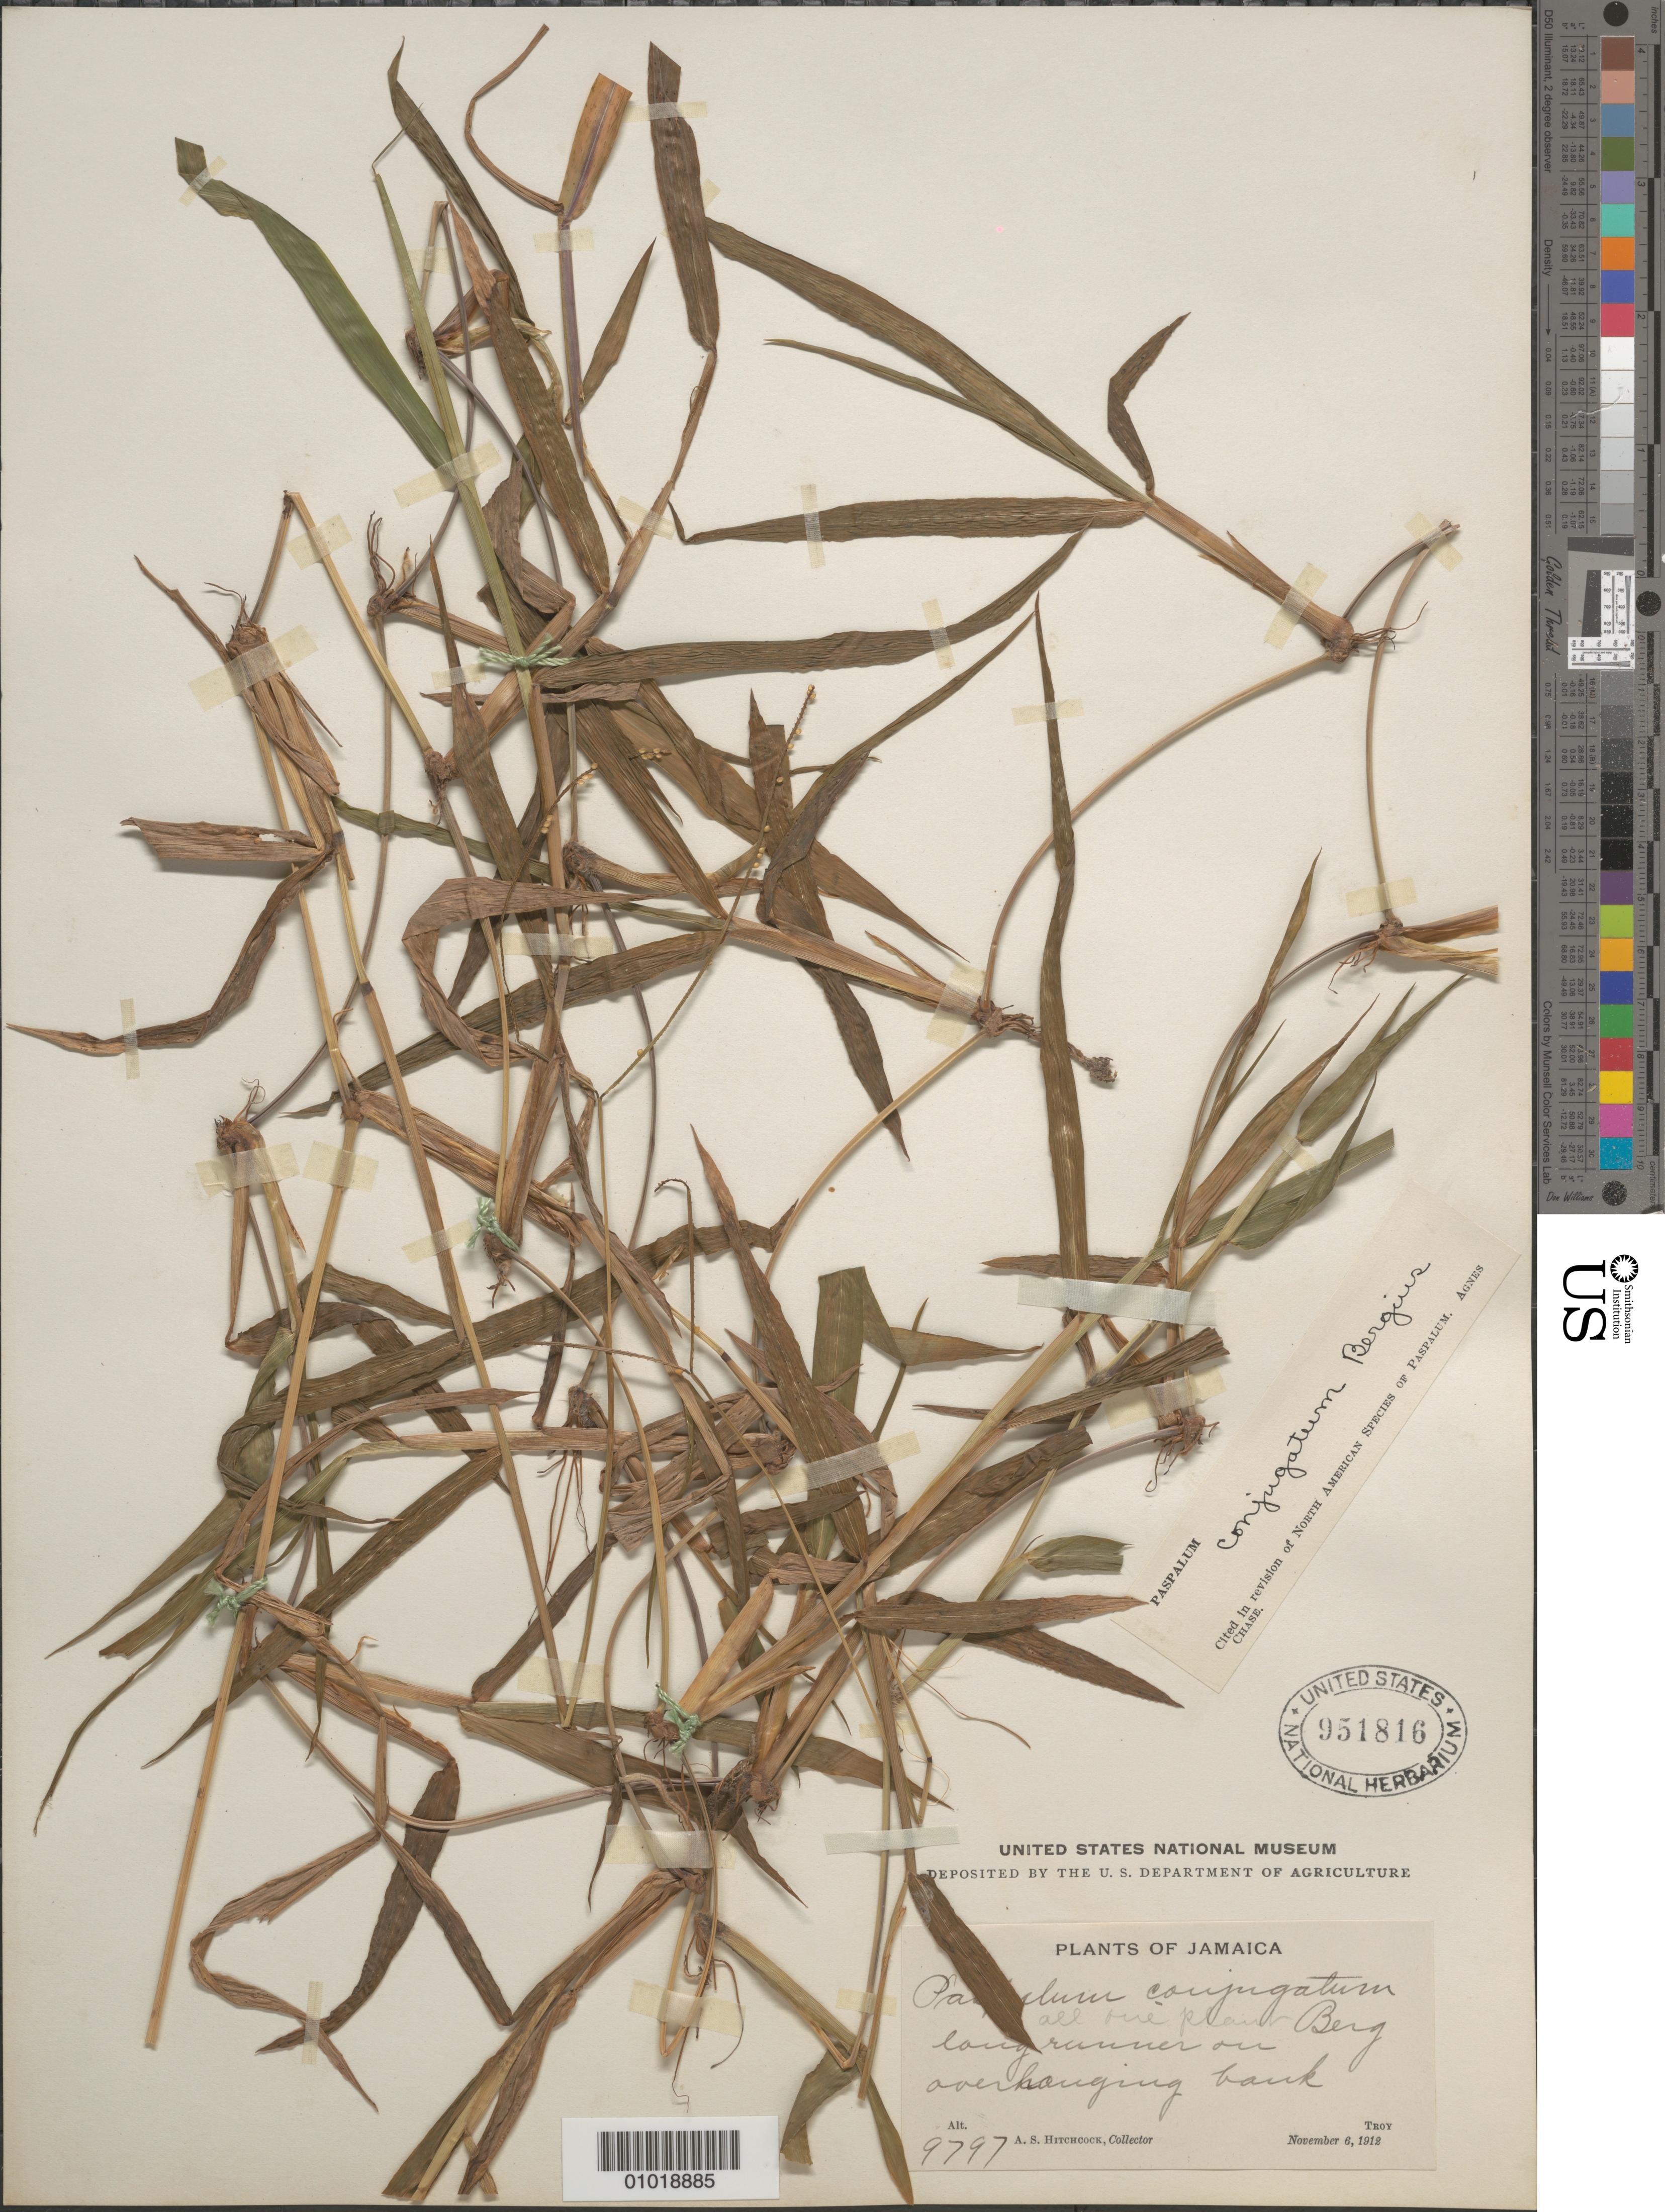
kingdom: Plantae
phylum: Tracheophyta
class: Liliopsida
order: Poales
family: Poaceae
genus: Paspalum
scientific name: Paspalum conjugatum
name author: P.J. Bergius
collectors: A. S. Hitchcock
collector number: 9797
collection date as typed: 06 Nov 1912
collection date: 1912-11-06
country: Haiti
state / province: Artibonite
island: Hispaniola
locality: Troy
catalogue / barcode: US 951816